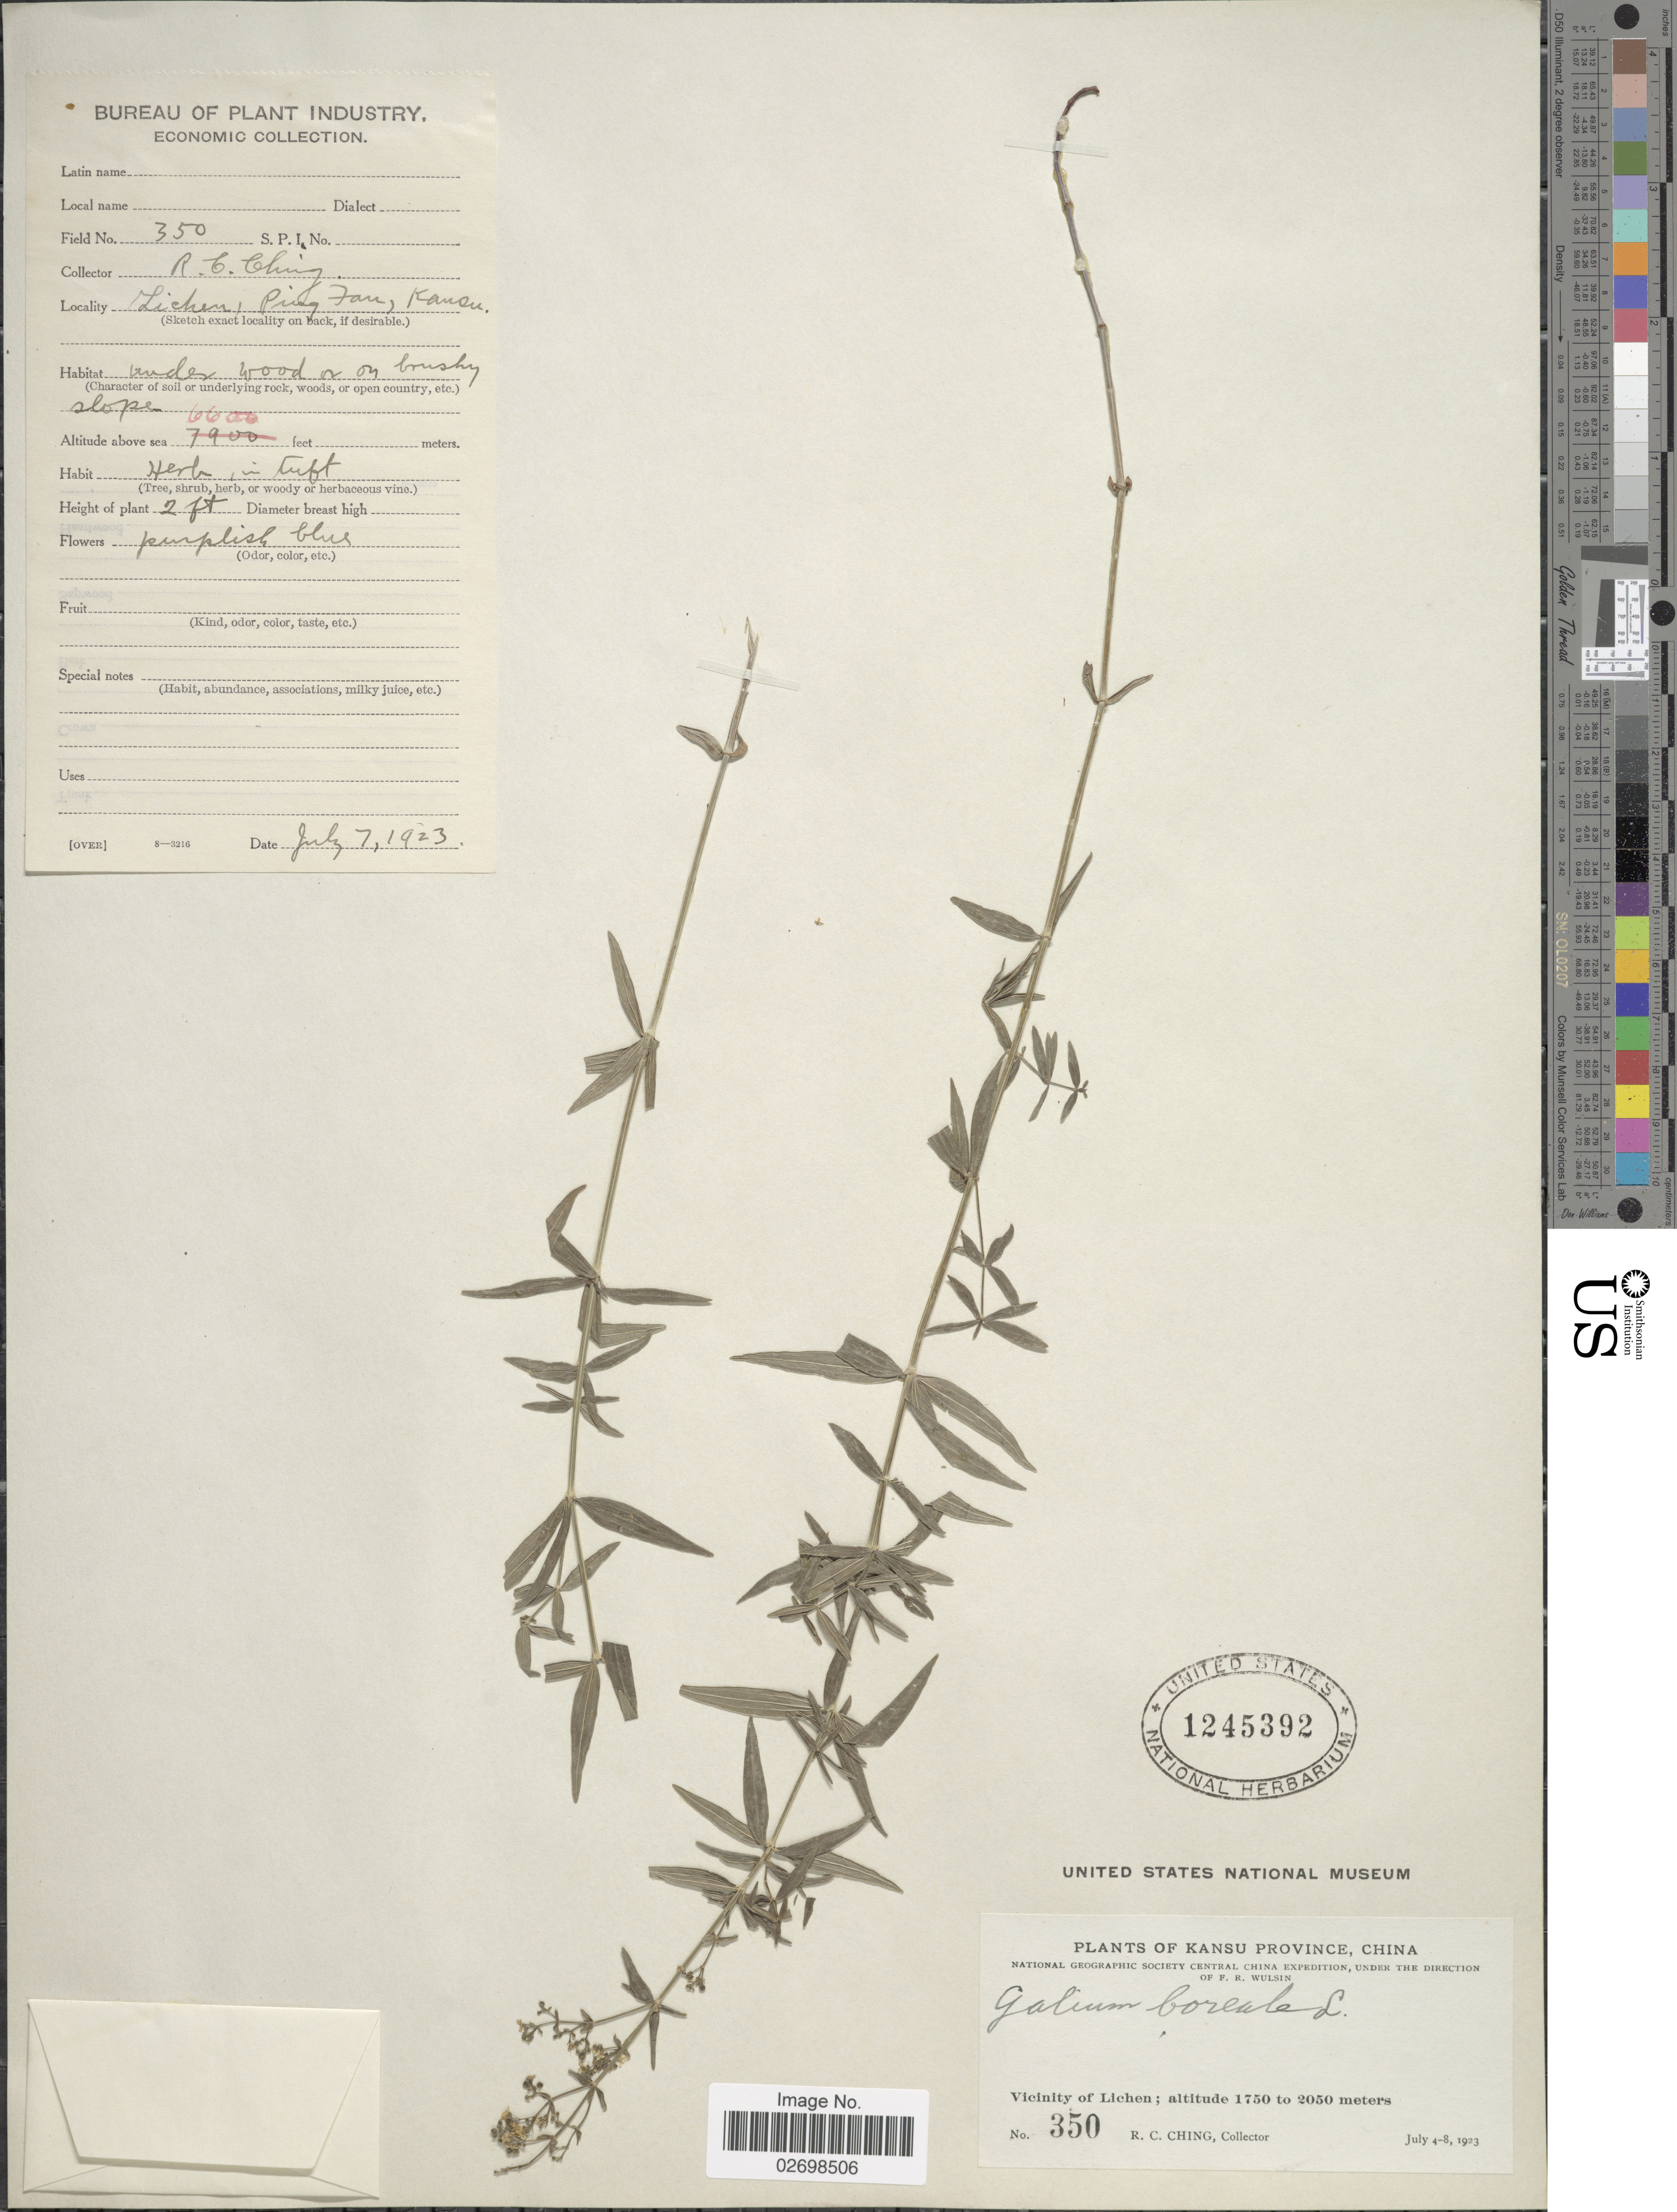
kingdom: Plantae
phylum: Tracheophyta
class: Magnoliopsida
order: Gentianales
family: Rubiaceae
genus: Galium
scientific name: Galium boreale L.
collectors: R. C. Ching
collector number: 350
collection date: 1923-07-07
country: China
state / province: Gansu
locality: Kansu Province, Vicinity of Lichen, Ping Fan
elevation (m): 2012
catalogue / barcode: US 1245392